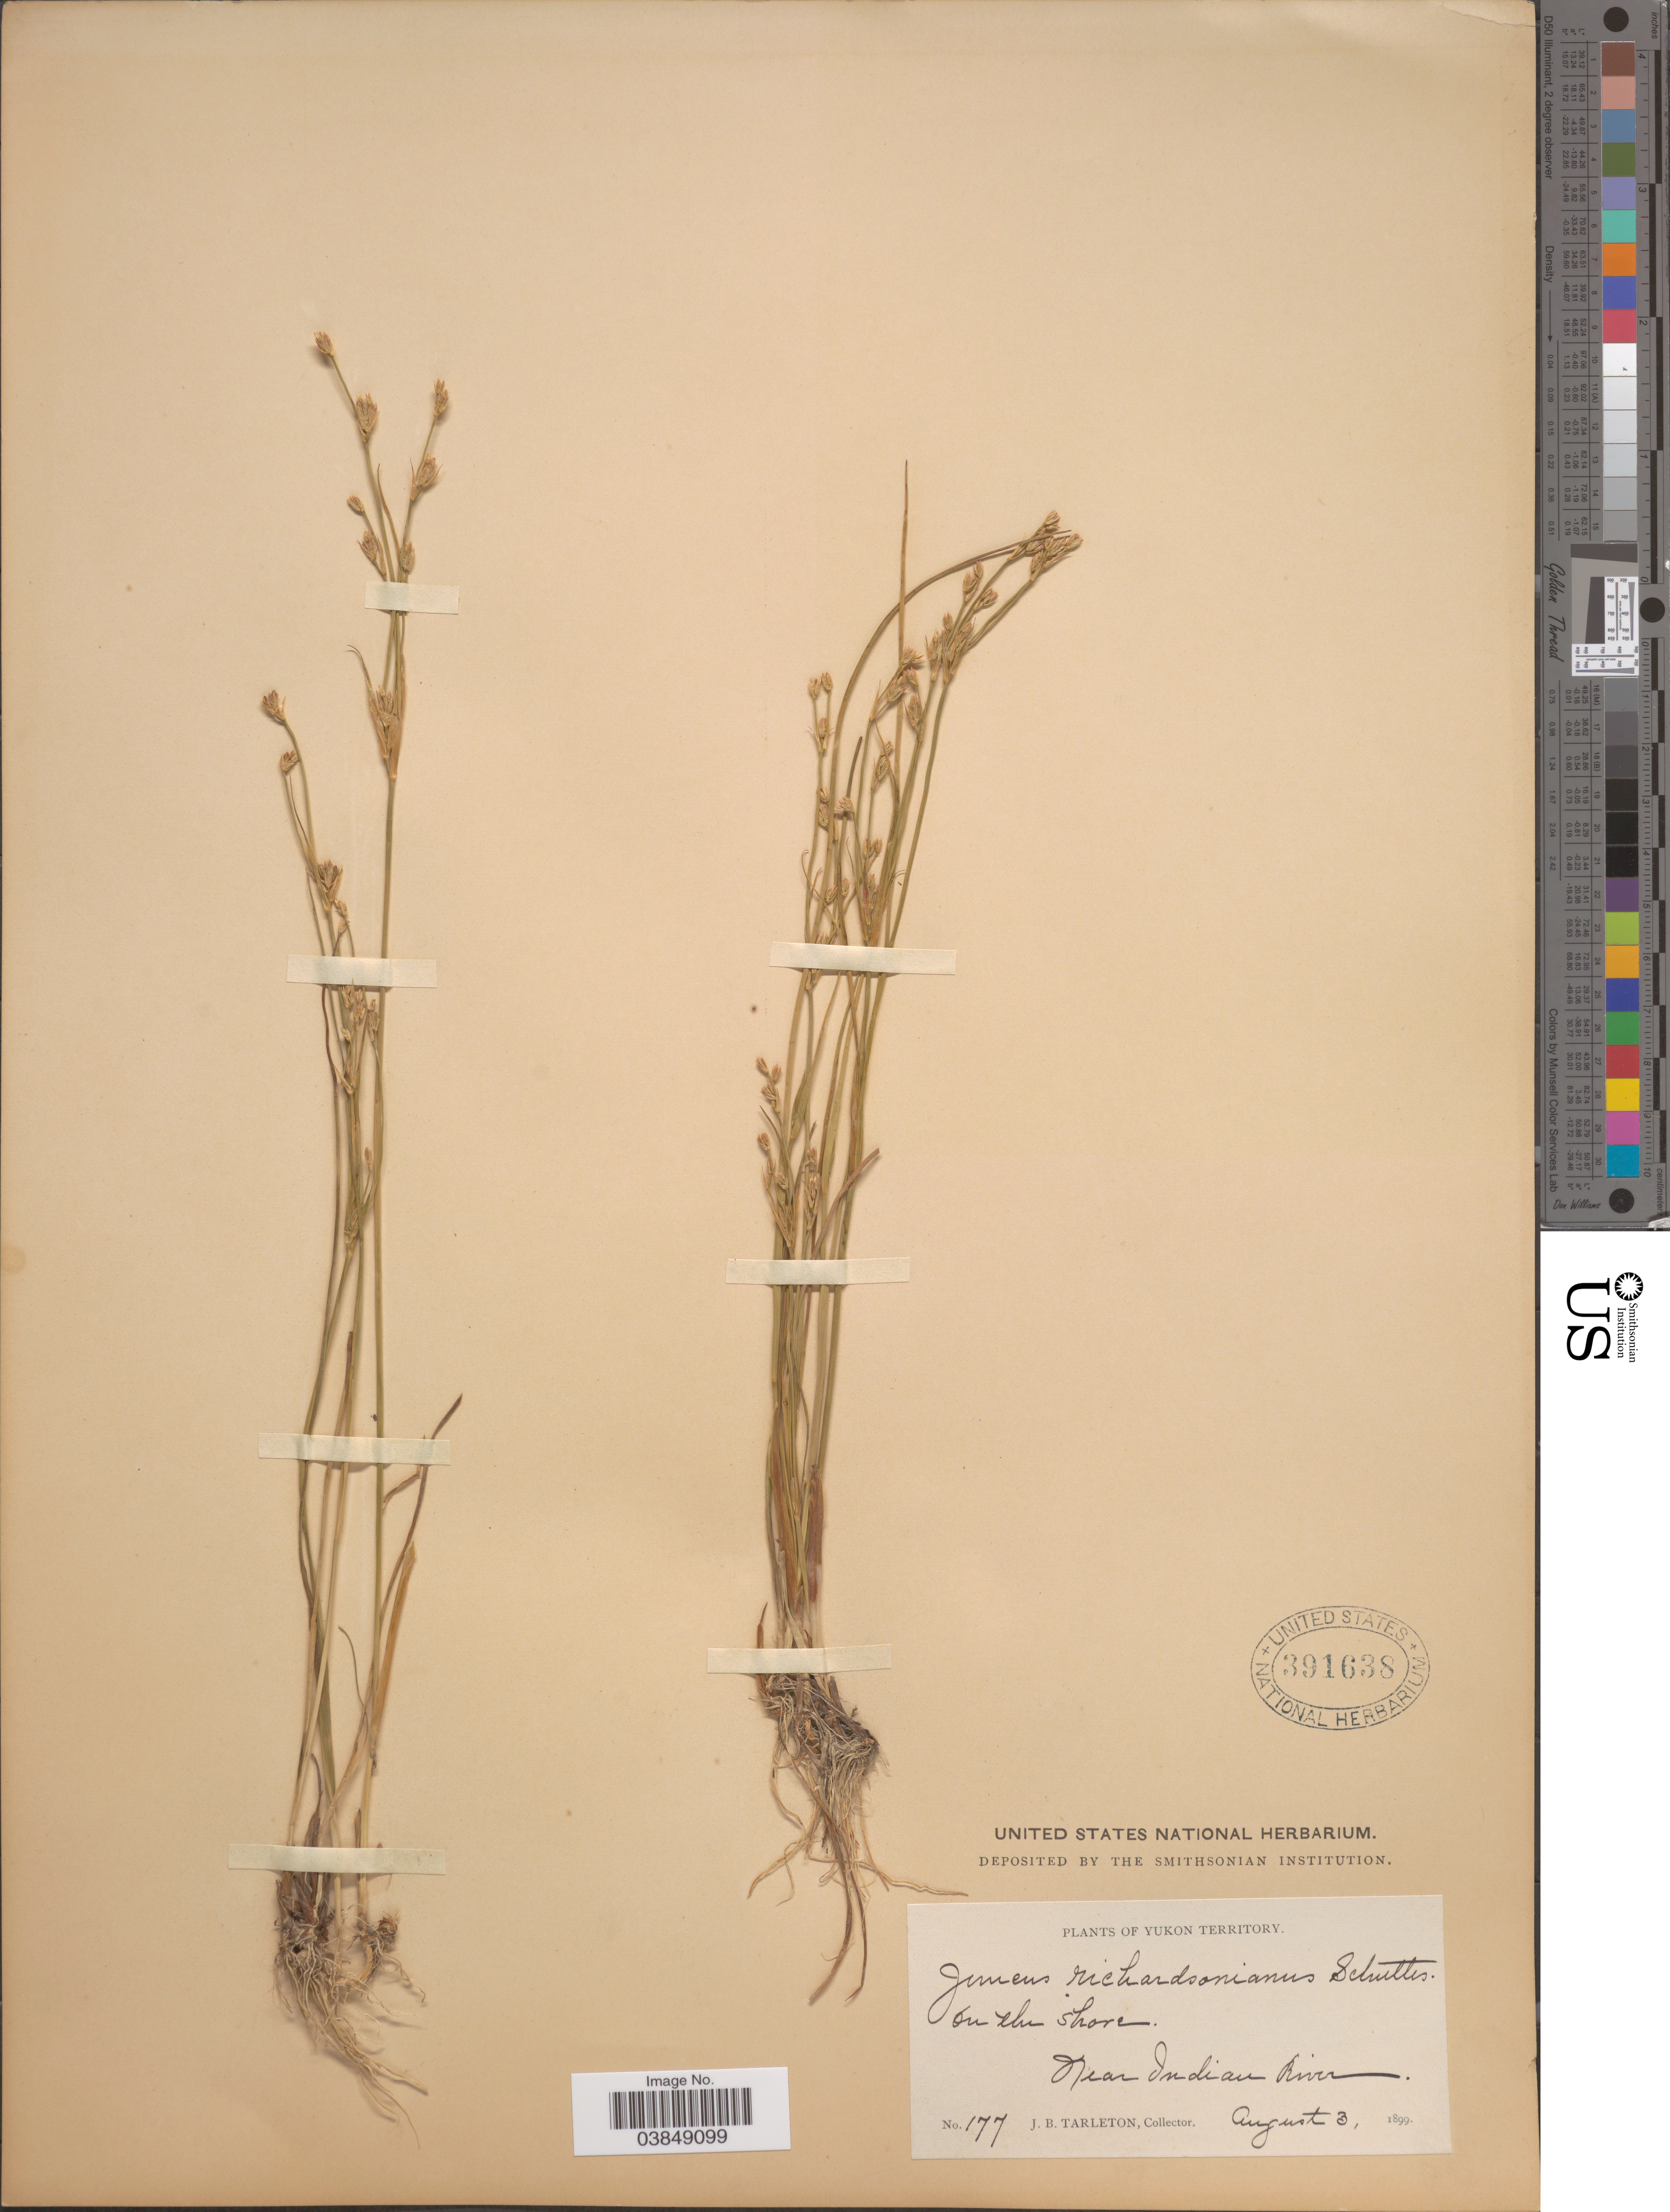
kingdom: Plantae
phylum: Tracheophyta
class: Liliopsida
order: Poales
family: Juncaceae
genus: Juncus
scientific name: Juncus alpinus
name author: Vill.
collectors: J. Tarleton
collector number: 177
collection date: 1899-08-03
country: Canada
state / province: Yukon Territory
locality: On the shore. Near Indian River.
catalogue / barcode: US 391638